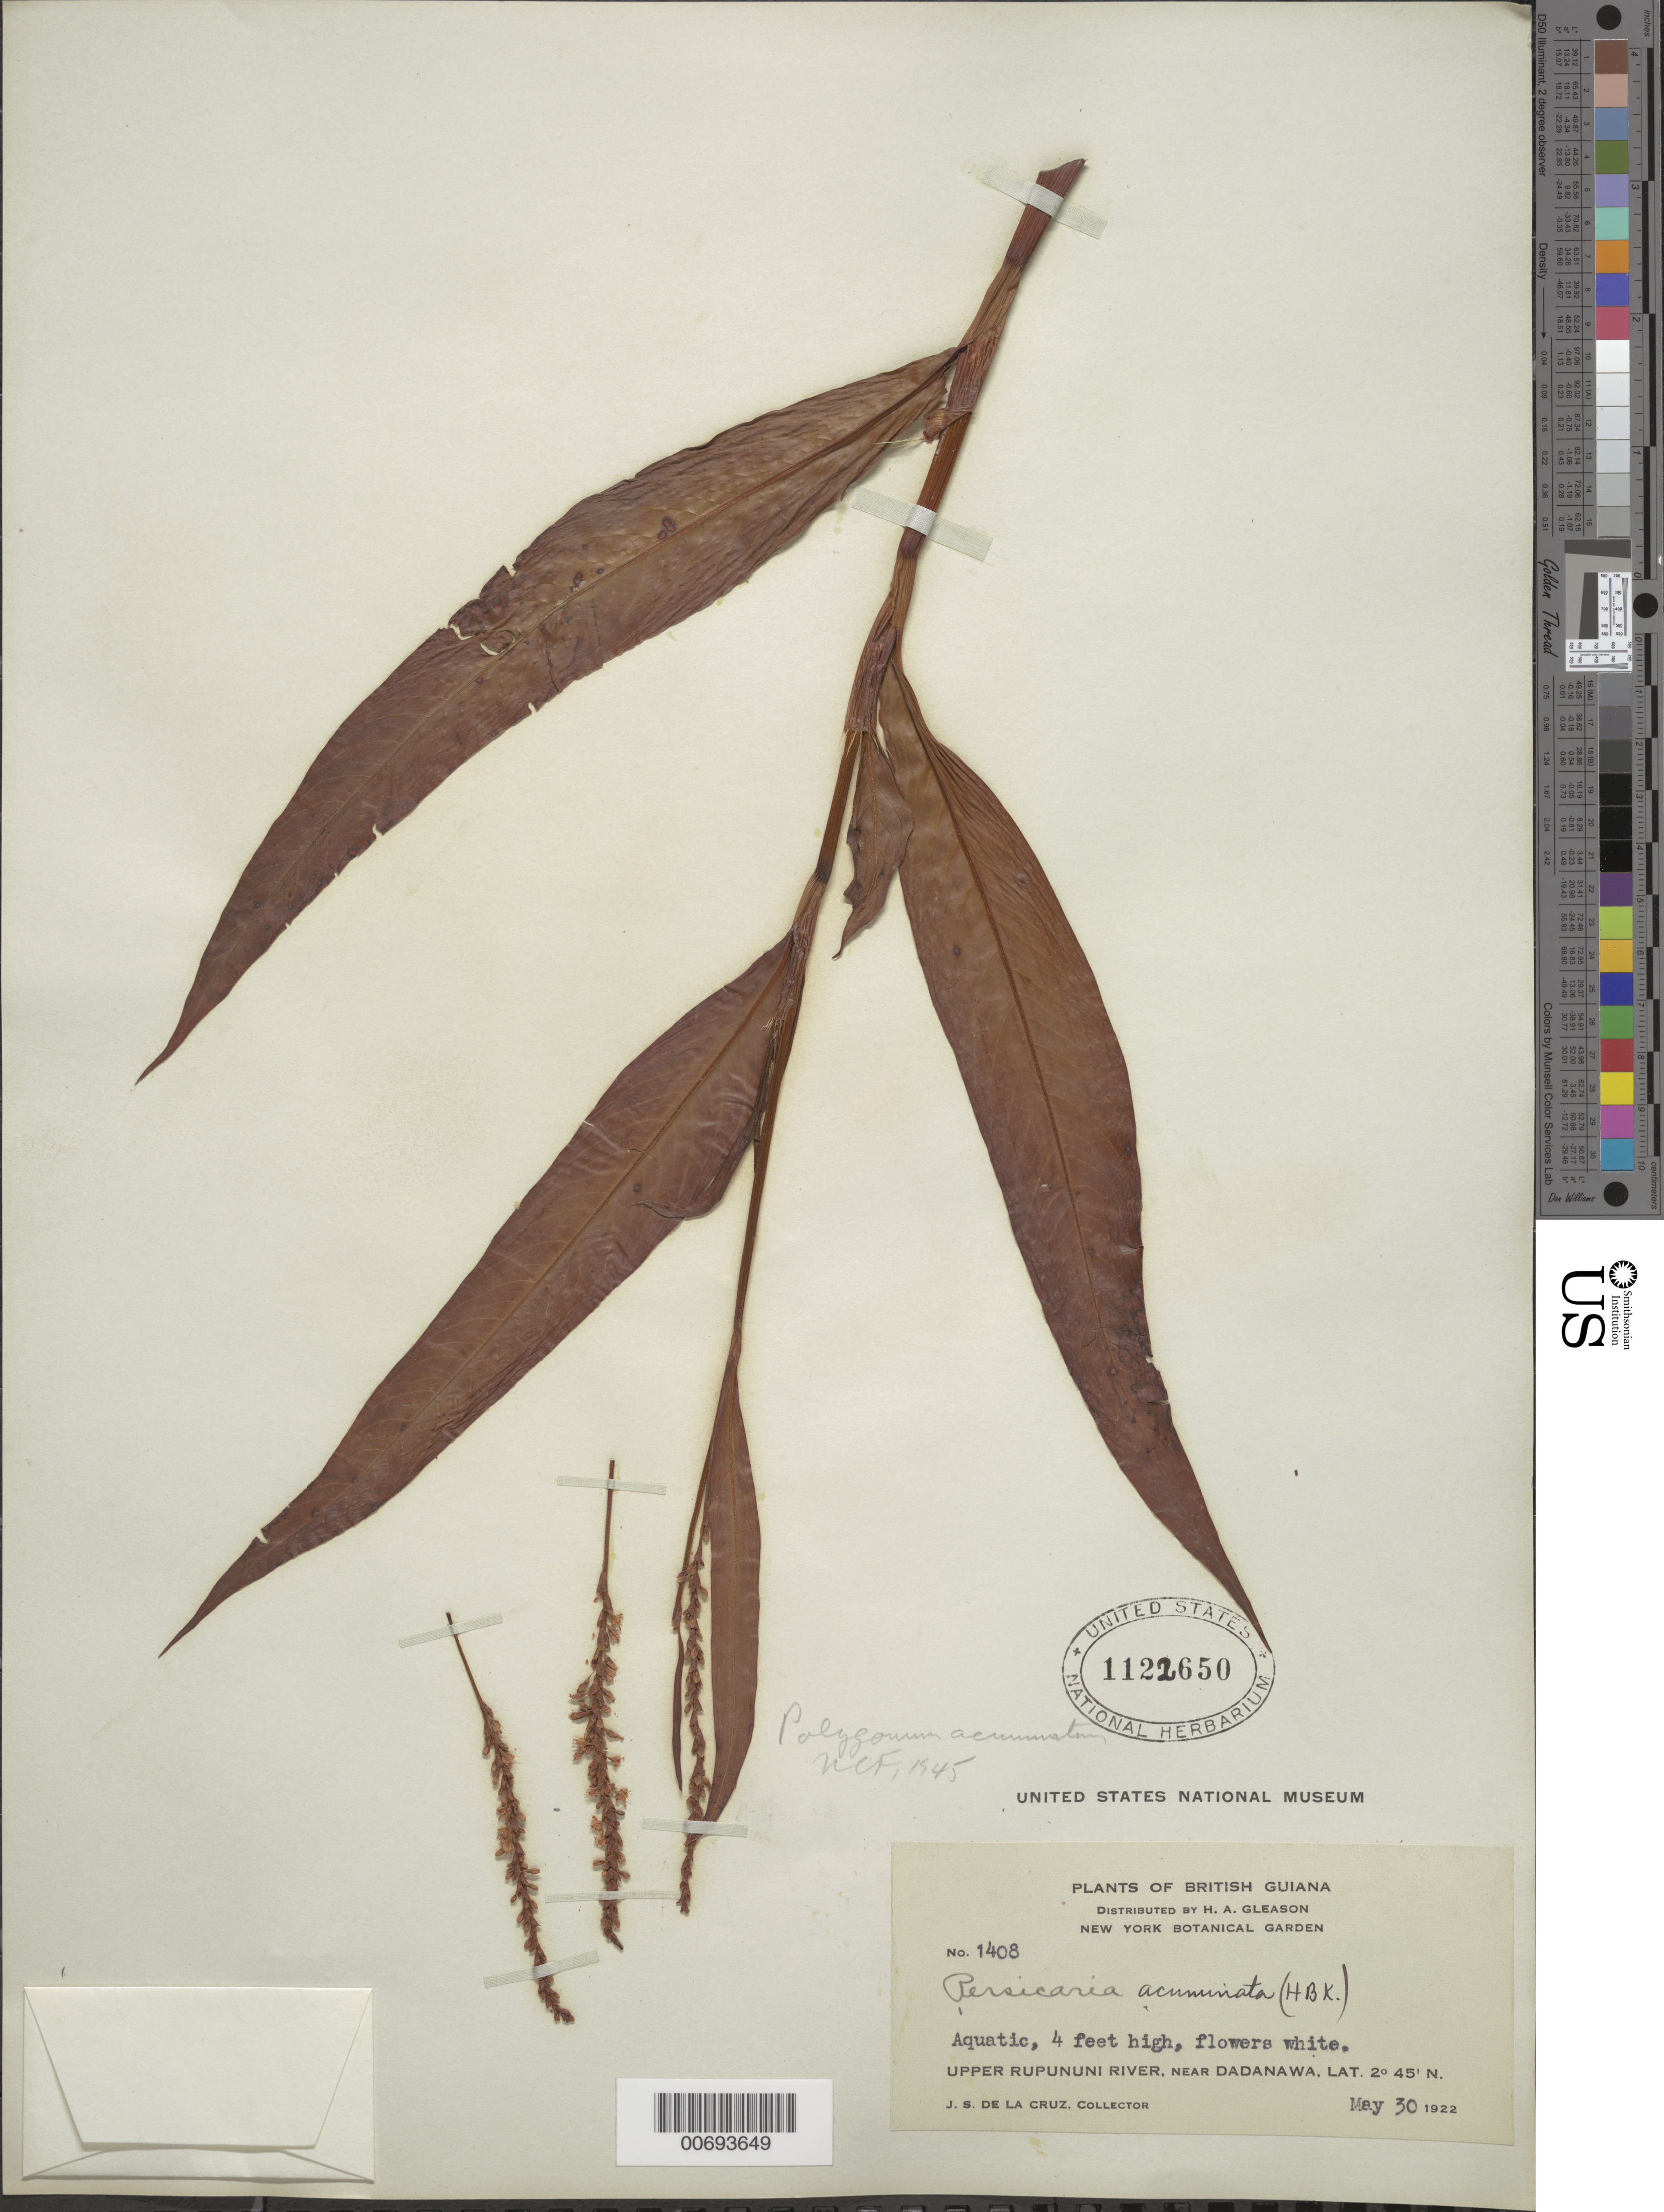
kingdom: Plantae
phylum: Tracheophyta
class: Magnoliopsida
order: Caryophyllales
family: Polygonaceae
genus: Polygonum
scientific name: Polygonum acuminatum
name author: Kunth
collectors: J. S. de la Cruz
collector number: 1408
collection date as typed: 30-May-22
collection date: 1922-05-30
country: Guyana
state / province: U. Takutu-U. Essequibo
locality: Dadanawa, vic., upper Rupununi R.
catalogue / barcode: US 1122650